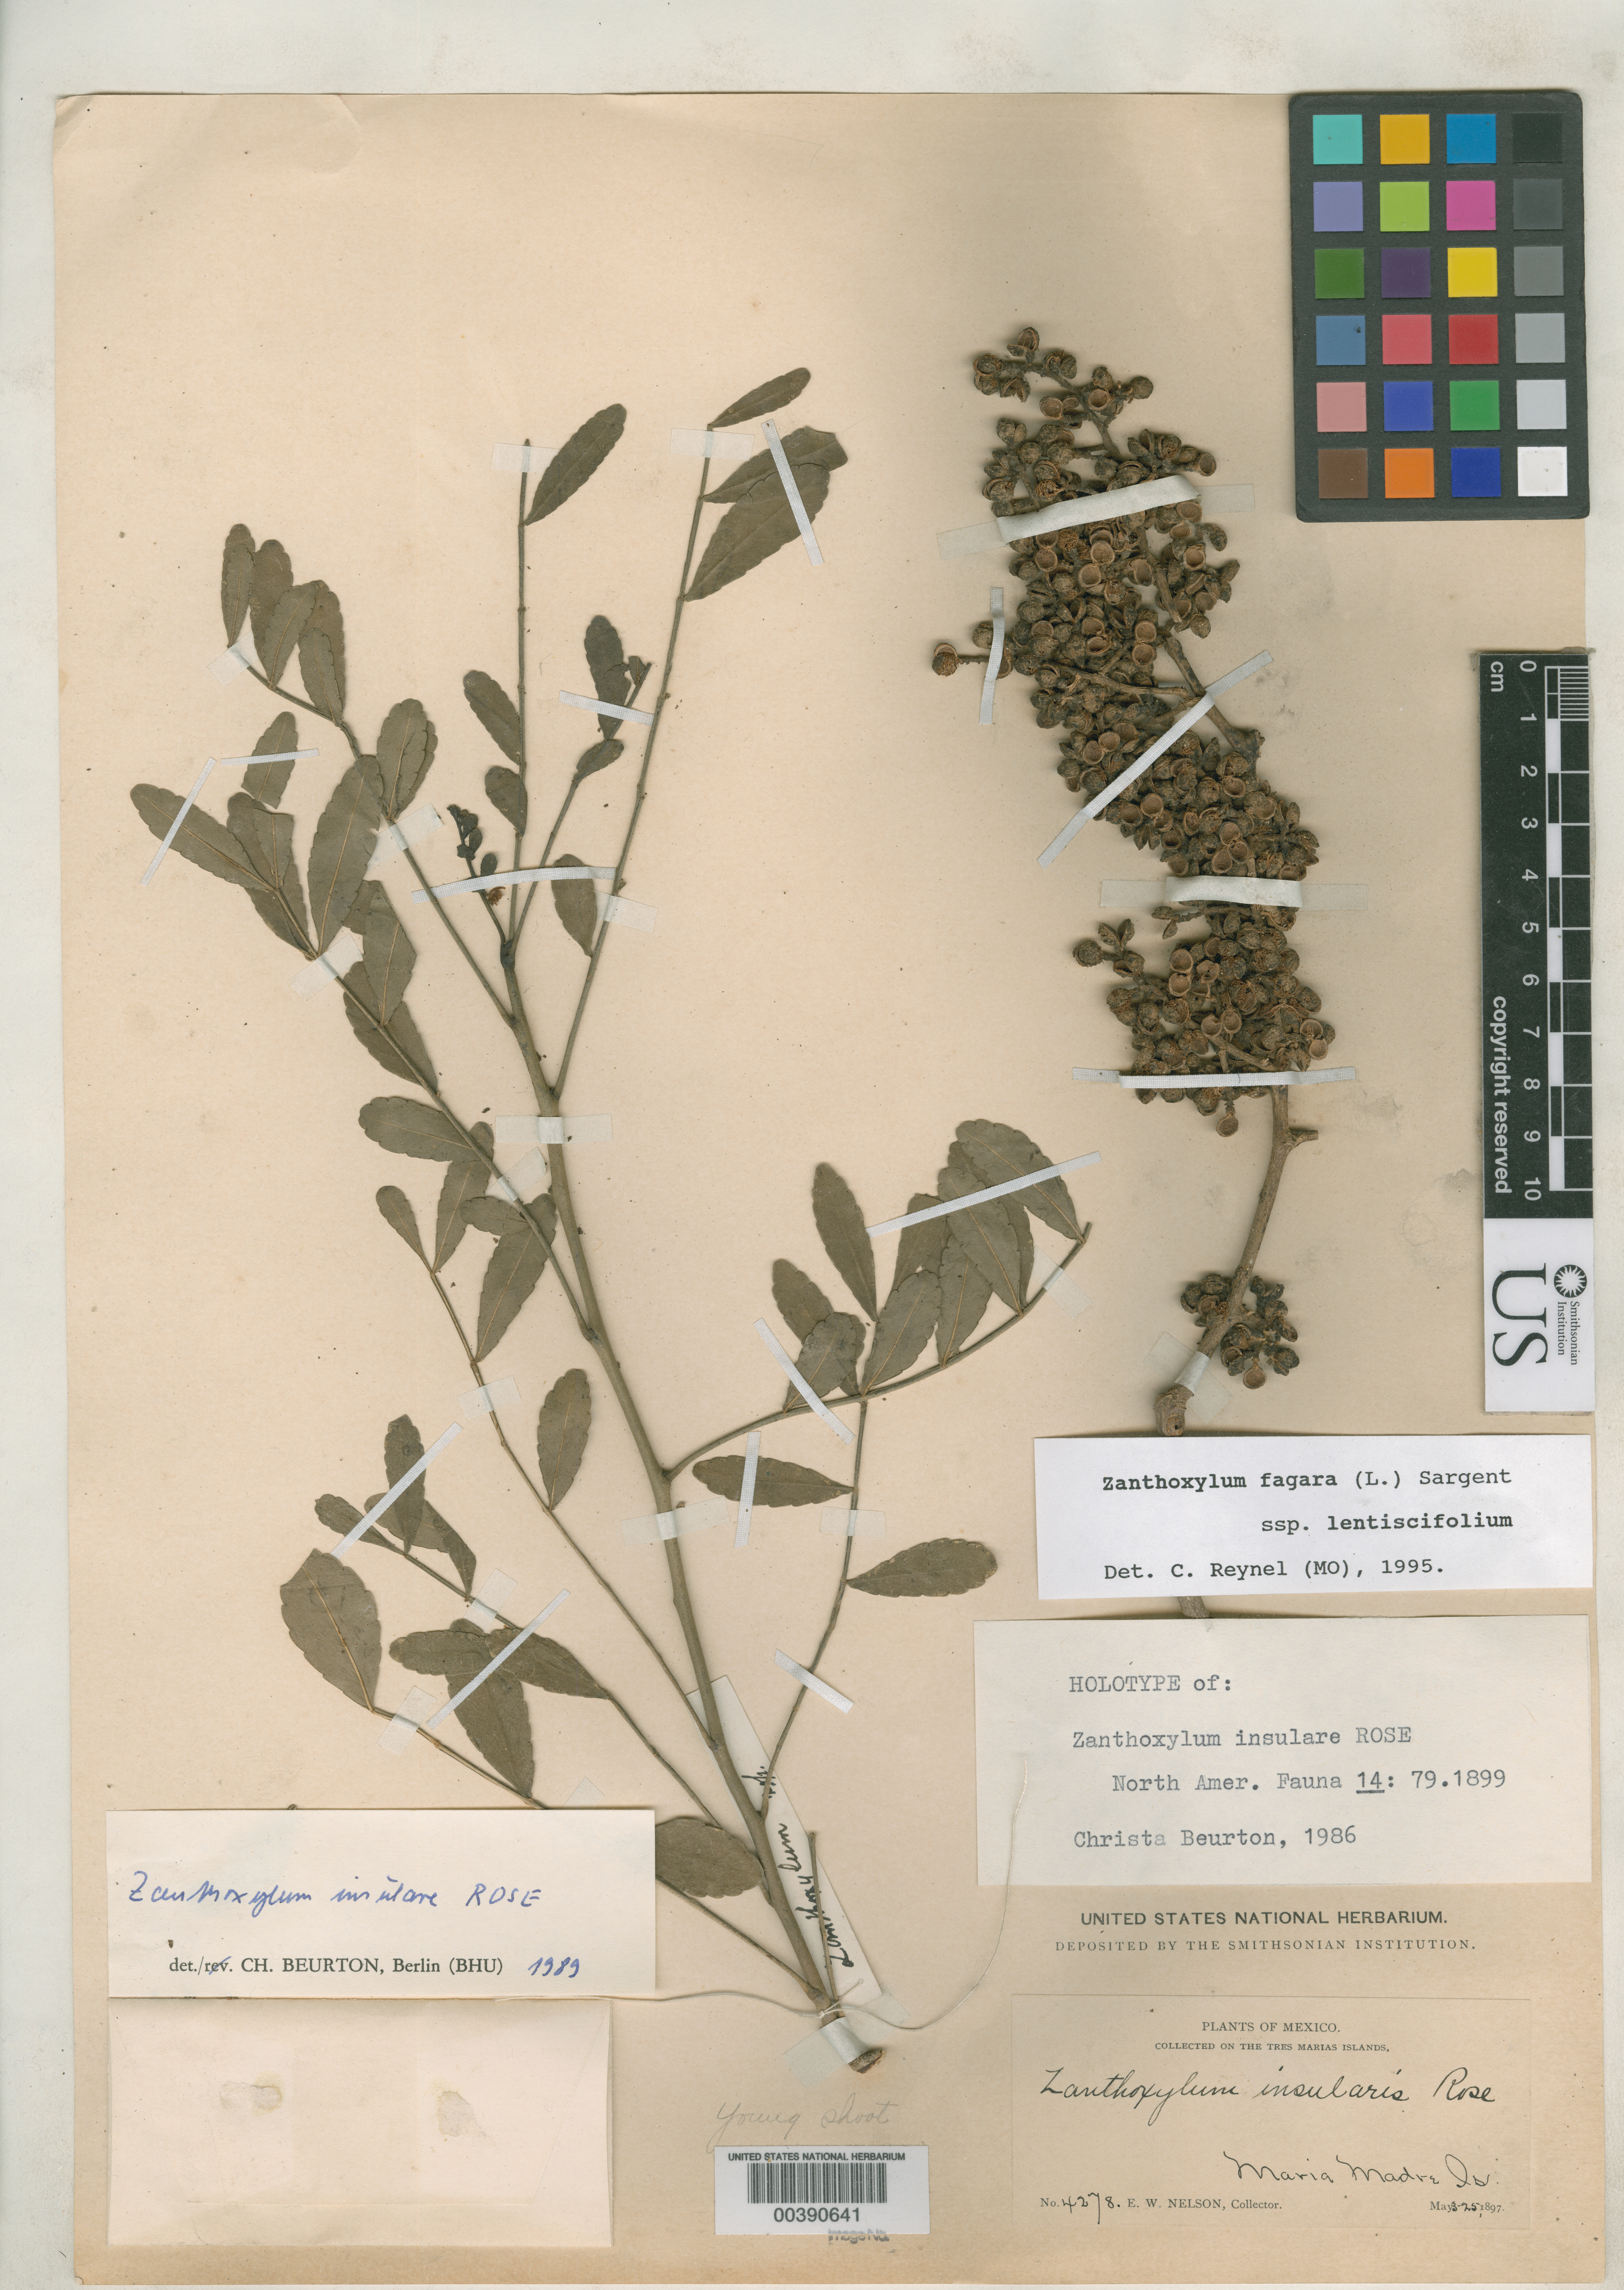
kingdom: Plantae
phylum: Tracheophyta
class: Magnoliopsida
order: Sapindales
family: Rutaceae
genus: Zanthoxylum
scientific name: Zanthoxylum insulare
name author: Rose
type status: Holotype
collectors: E. W. Nelson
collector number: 4278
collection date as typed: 03 May 1897 to 25 May 1897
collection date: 1897-05-03/1897-05-25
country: Mexico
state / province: Nayarit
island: Maria Madre Island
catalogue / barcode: US 346022